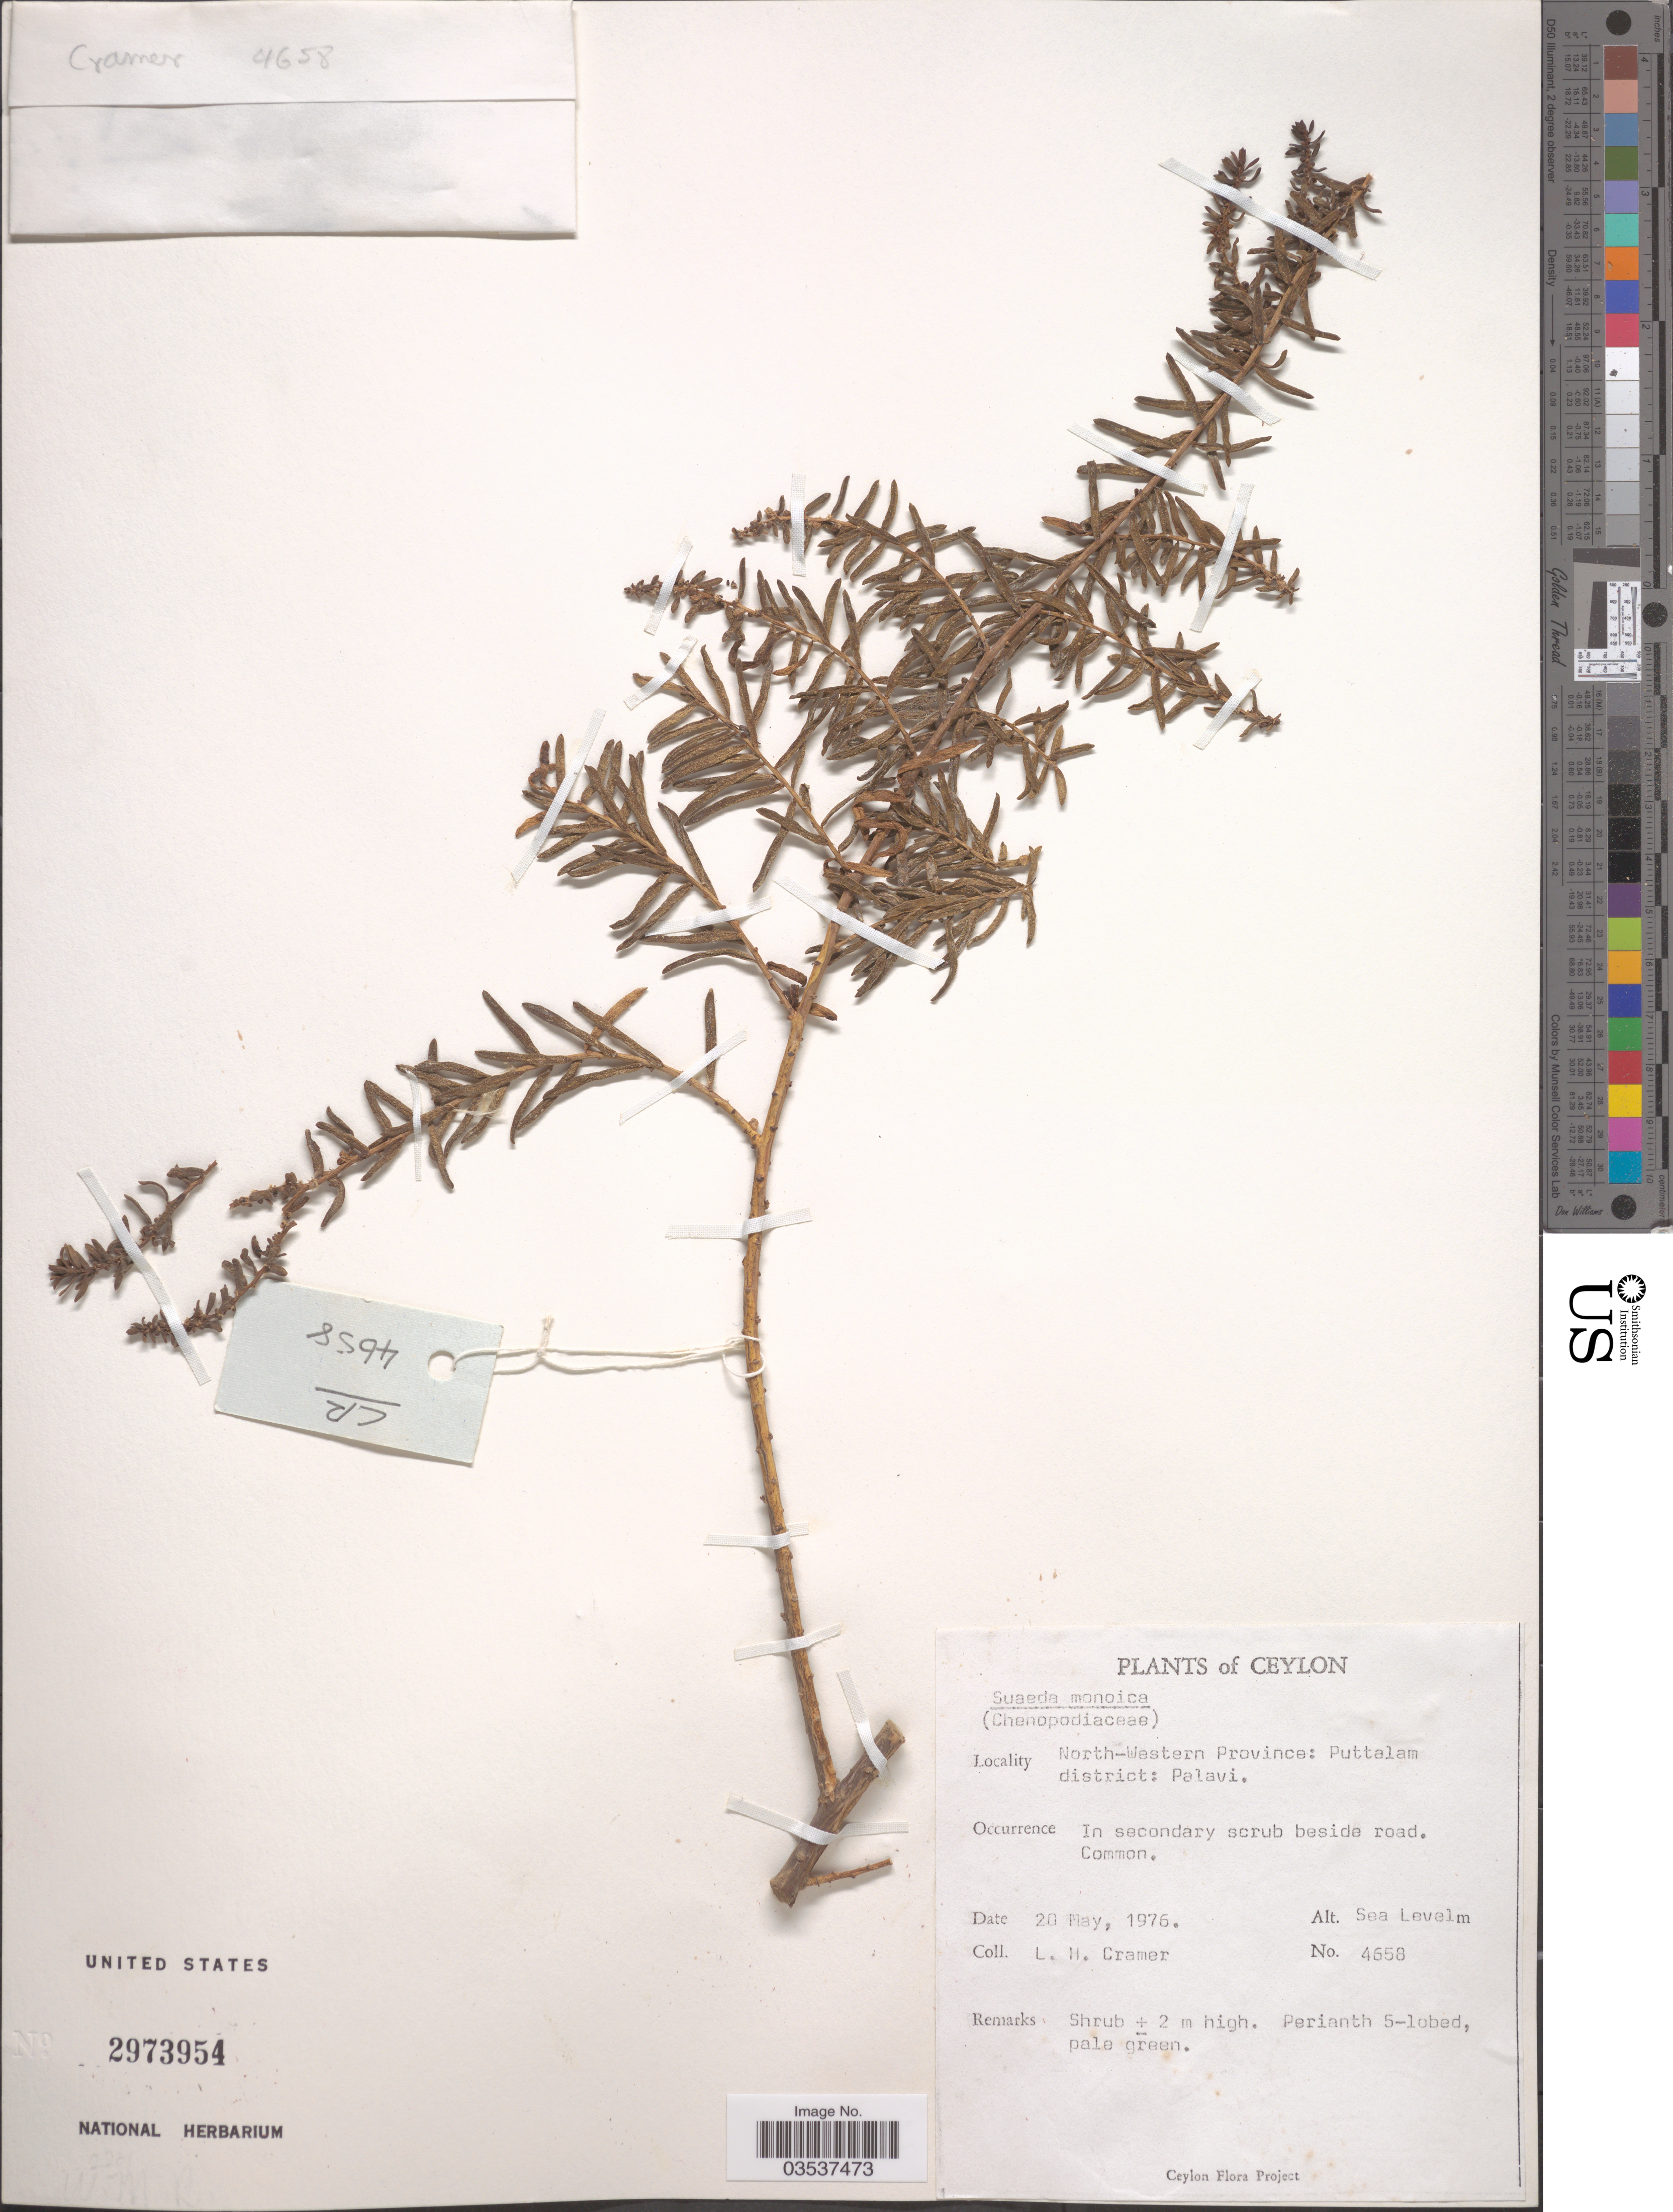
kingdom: Plantae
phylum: Tracheophyta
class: Magnoliopsida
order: Caryophyllales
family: Amaranthaceae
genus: Suaeda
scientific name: Suaeda monoica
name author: Forssk. ex J.F. Gmel.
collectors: L. H. Cramer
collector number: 4658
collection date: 1976-05-20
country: Sri Lanka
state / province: North Western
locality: Ceylon. Puttalam district: Palavi.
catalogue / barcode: US 2973954